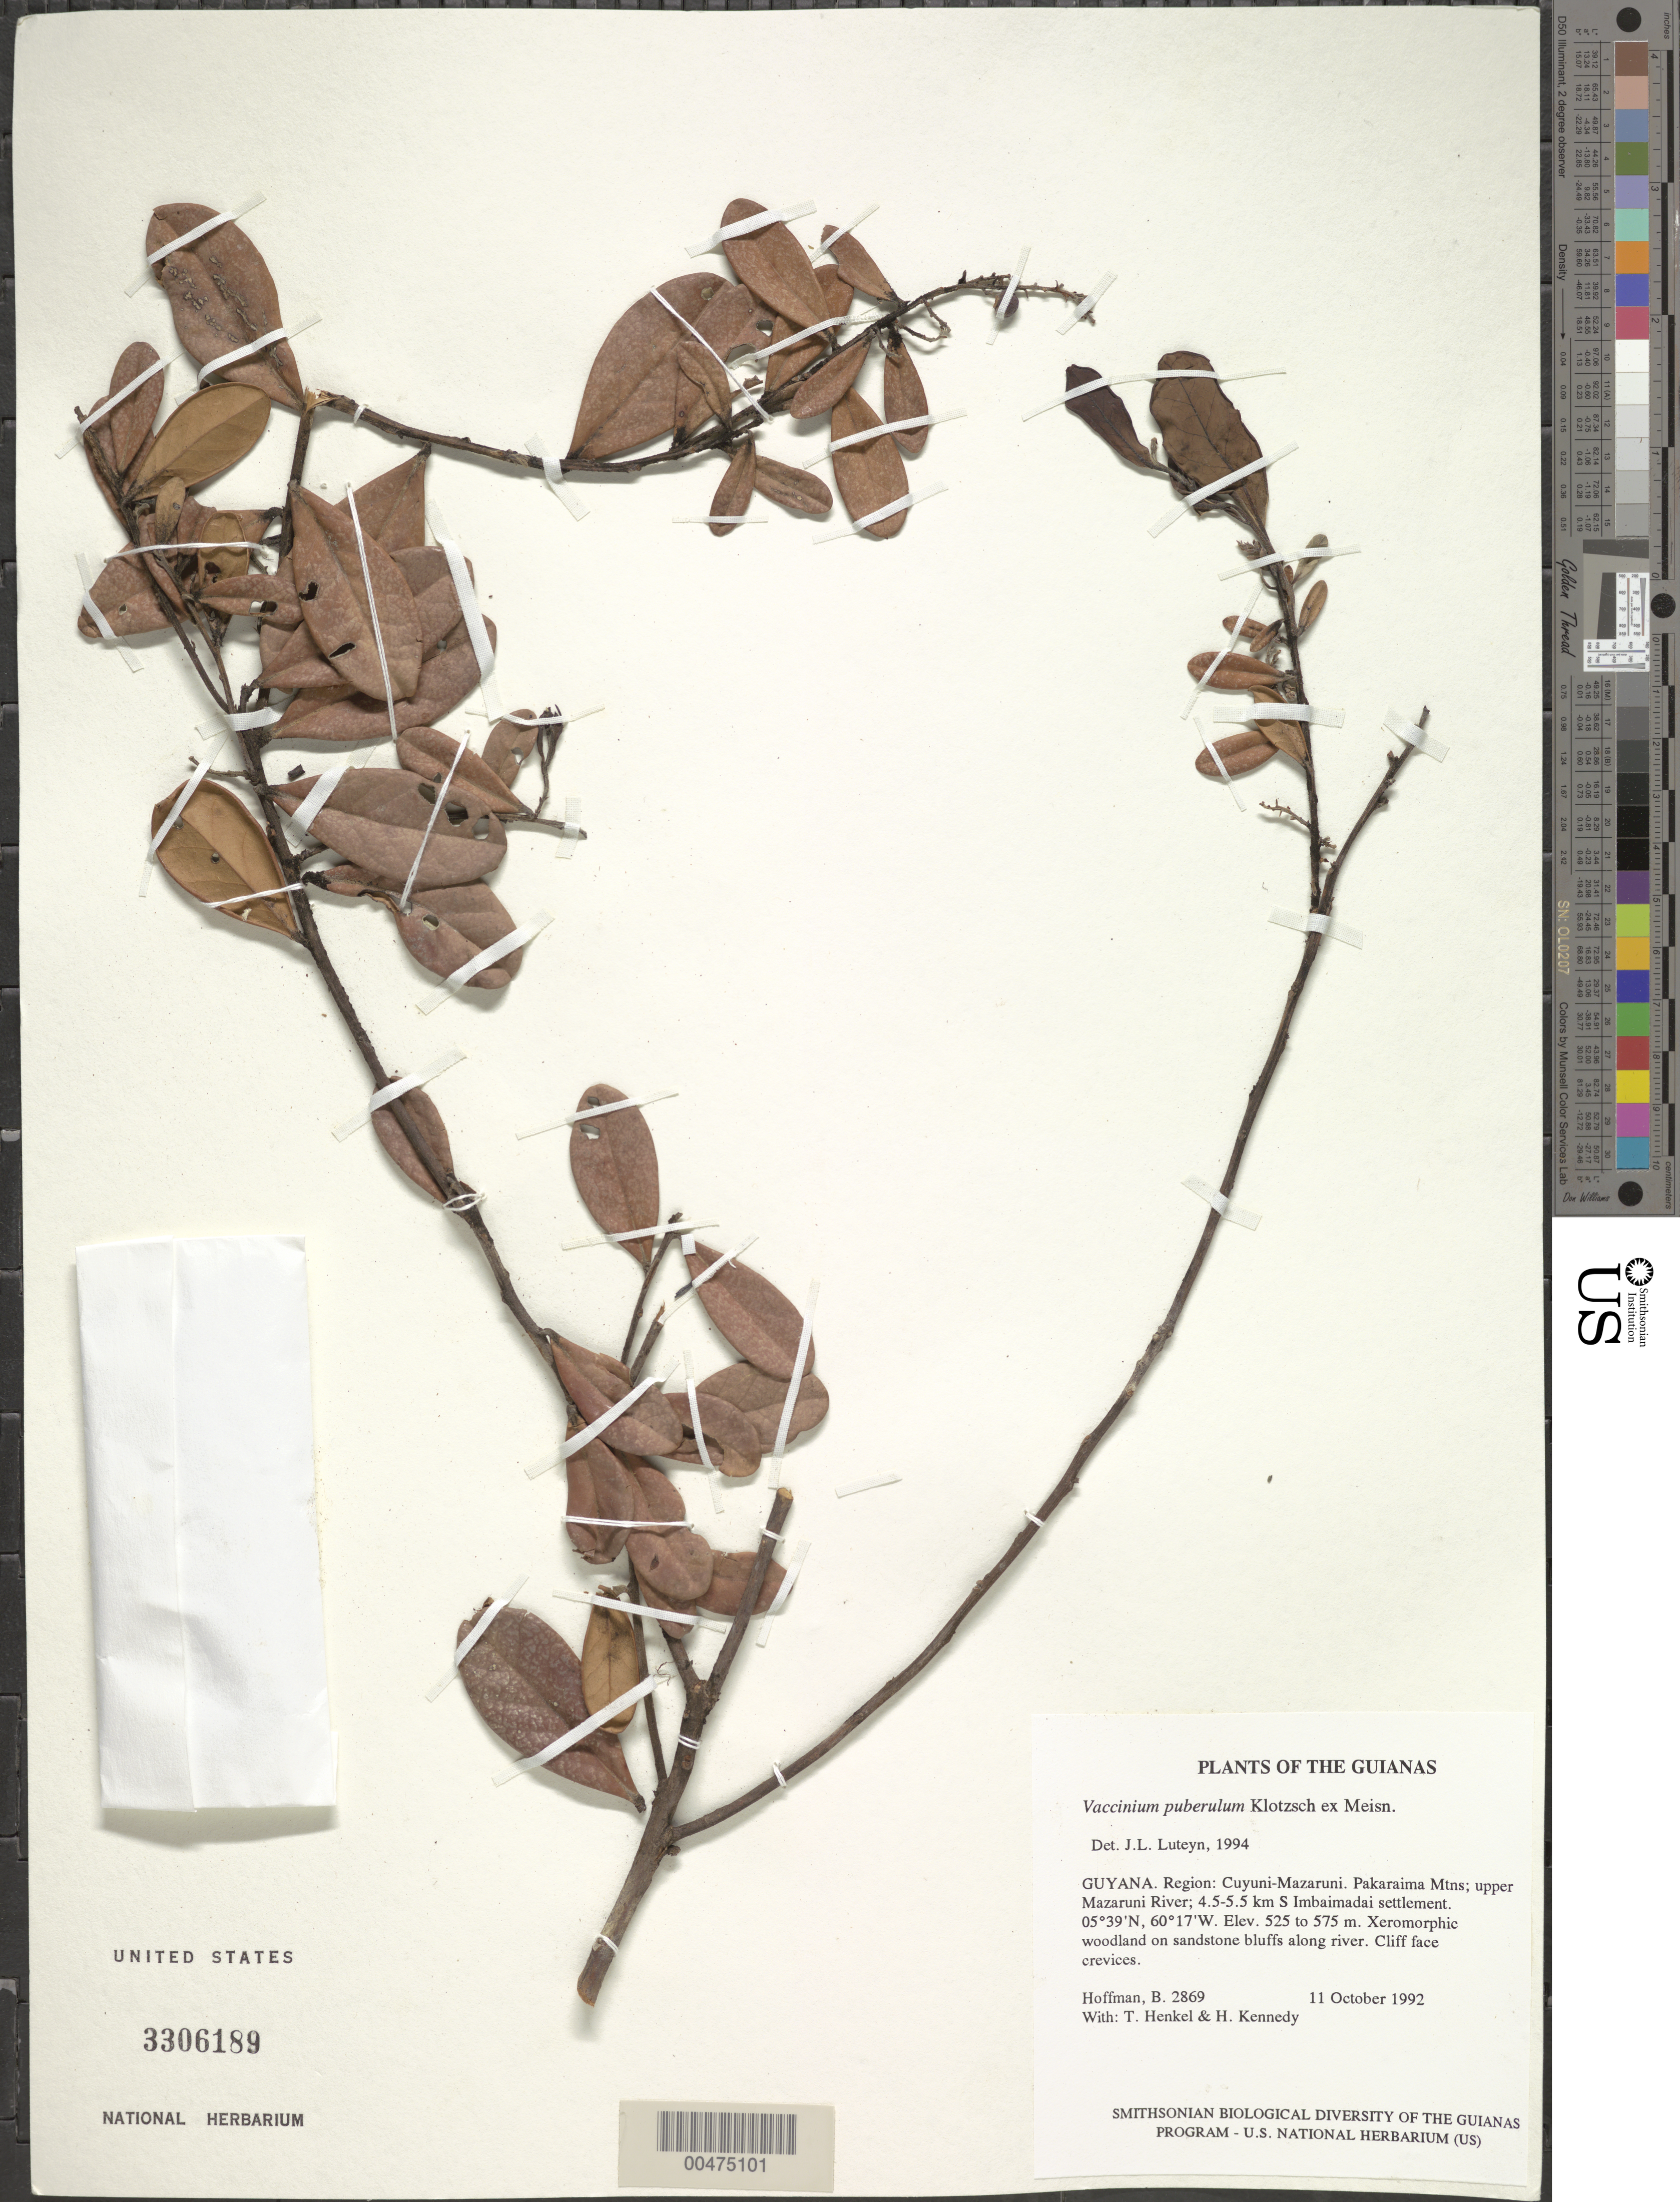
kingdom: Plantae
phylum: Tracheophyta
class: Magnoliopsida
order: Ericales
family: Ericaceae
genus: Vaccinium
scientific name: Vaccinium puberulum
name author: Klotzsch ex Meisn.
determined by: Luteyn, J. L.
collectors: B. Hoffman, T. Henkel & H. Kennedy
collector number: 2869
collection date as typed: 11 October 1992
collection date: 1992-10-11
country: Guyana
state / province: Cuyuni-Mazaruni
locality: Pakaraima Mountains; upper Mazaruni River; 4.5-5.5 km S of Imbaimadai settlement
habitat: Xeromorphic woodland on sandstone bluffs along river. Cliff face crevices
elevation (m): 525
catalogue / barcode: US 3306189